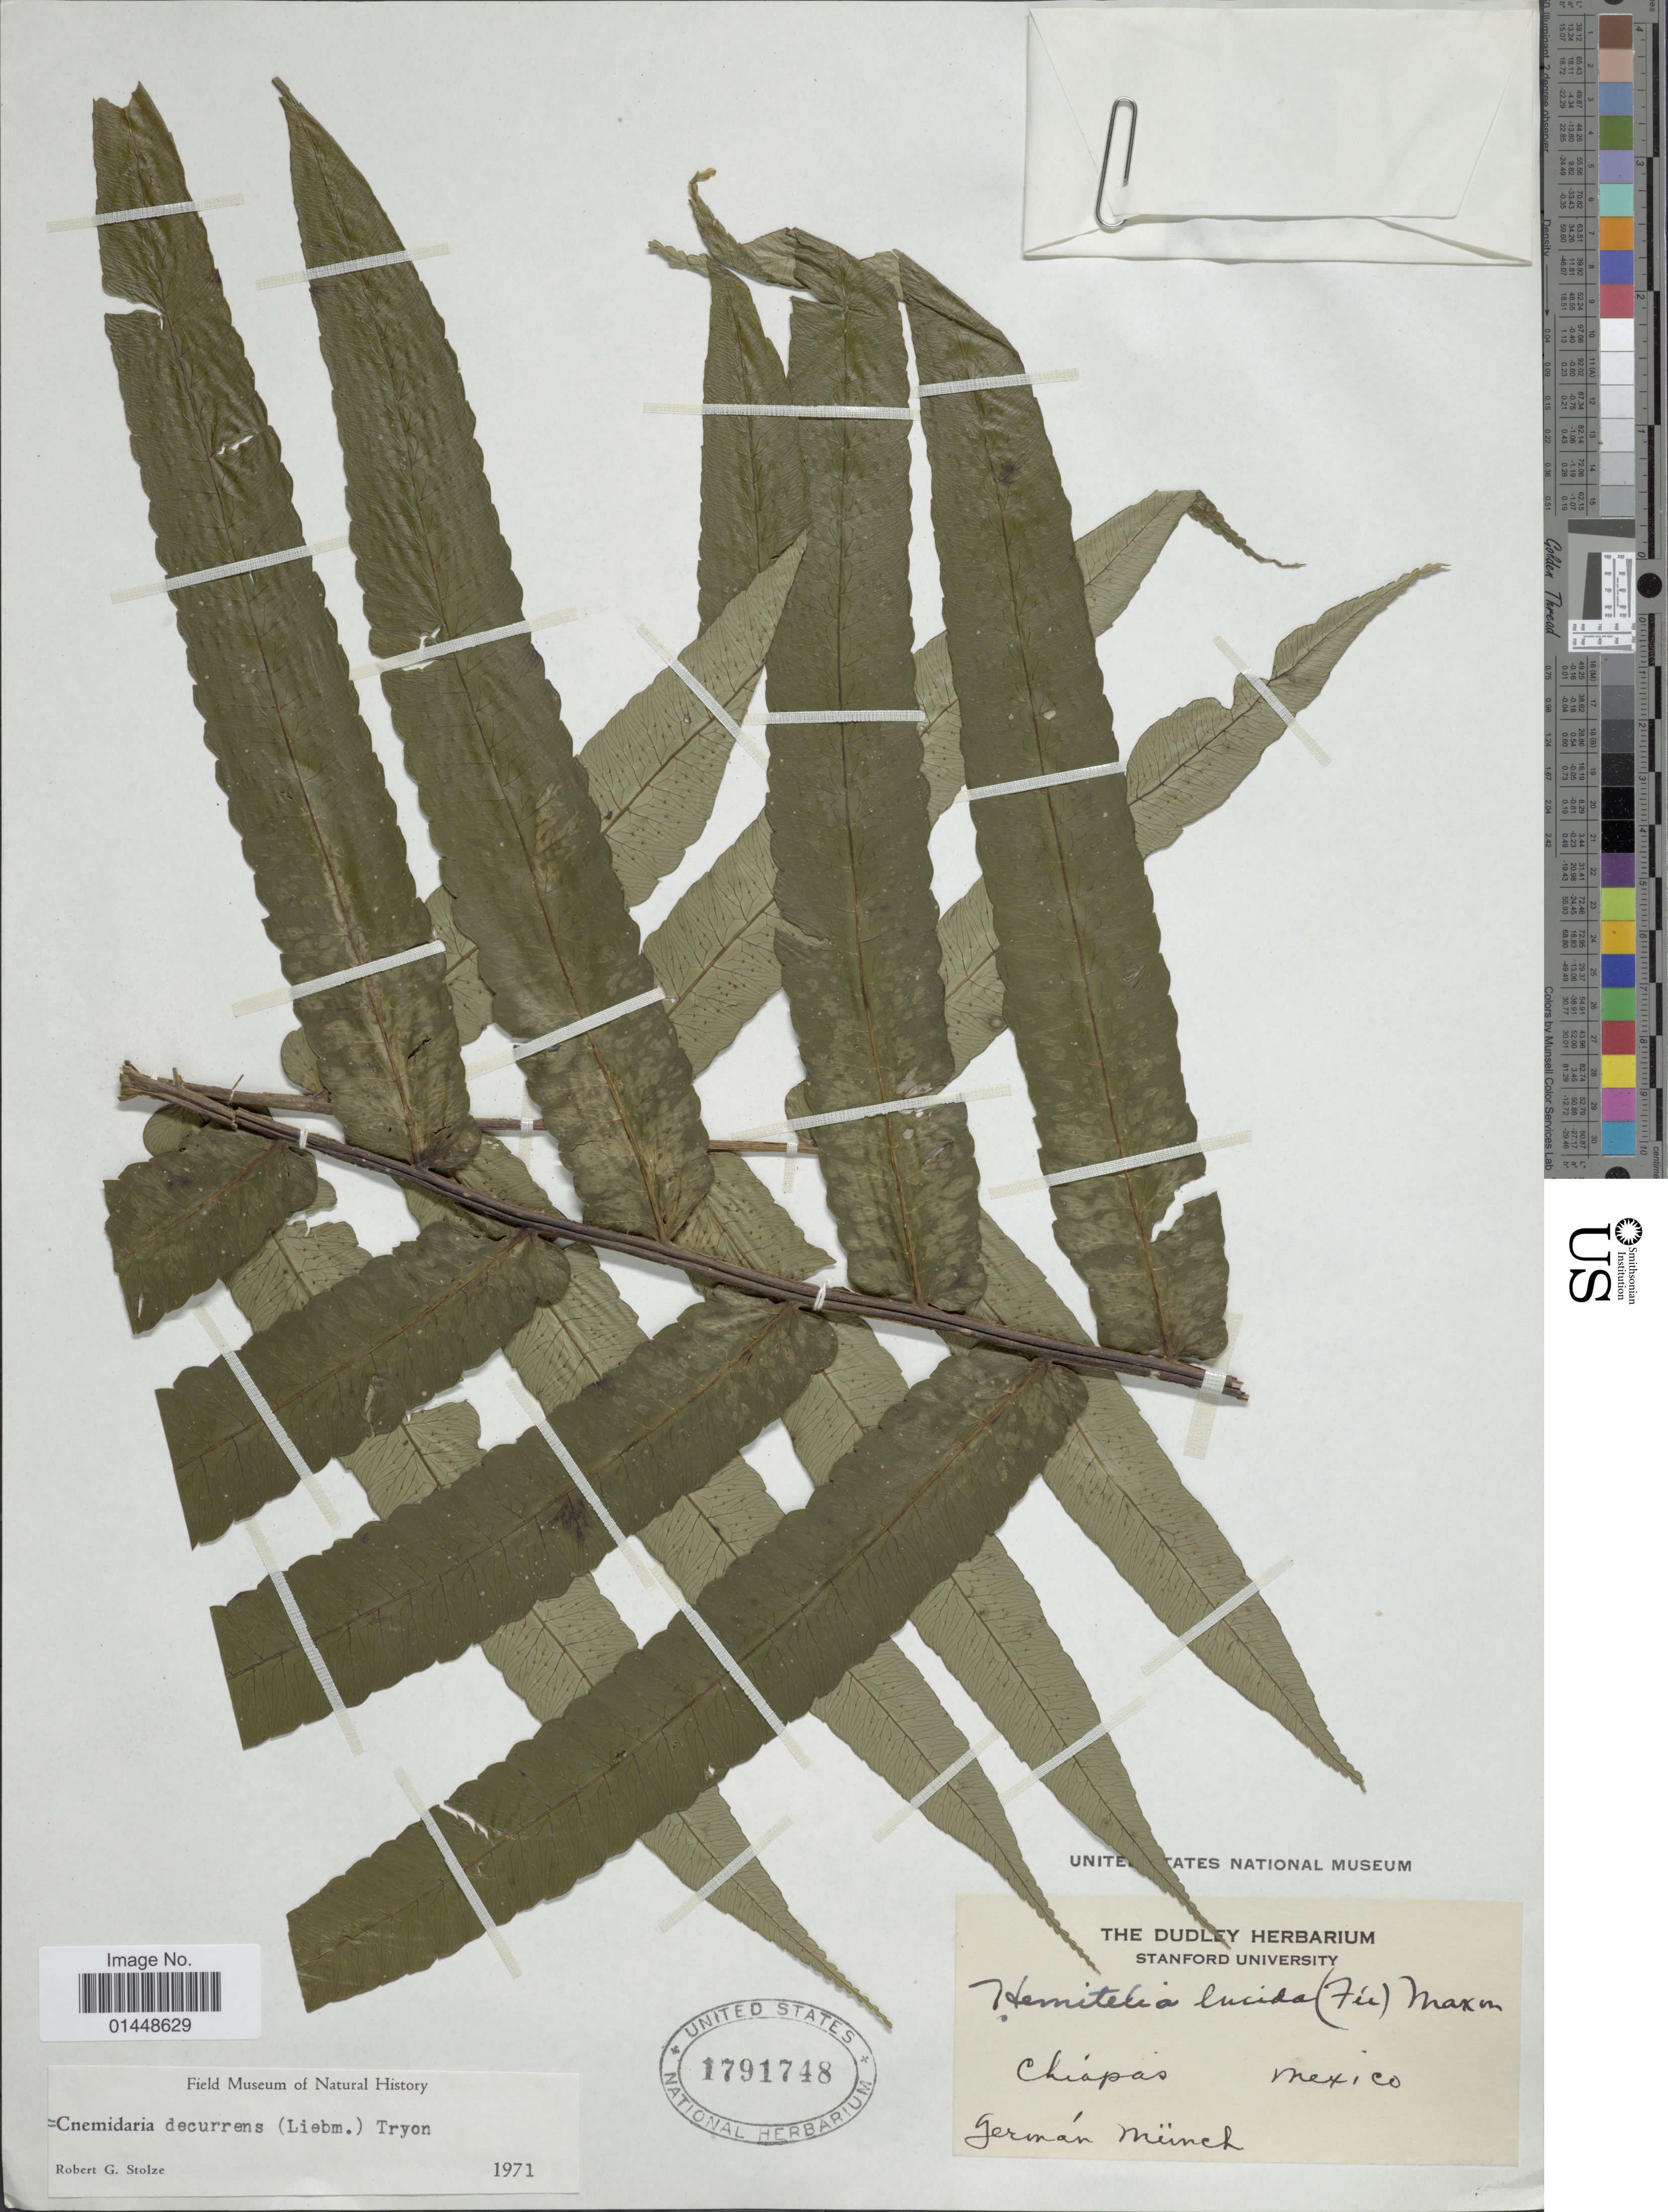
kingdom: Plantae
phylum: Tracheophyta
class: Polypodiopsida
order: Cyatheales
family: Cyatheaceae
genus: Cyathea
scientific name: Cyathea decurrens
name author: (Hook.) Copel.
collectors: G. Munch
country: Mexico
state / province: Chiapas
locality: Chiapas, Mexico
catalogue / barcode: US 1791748